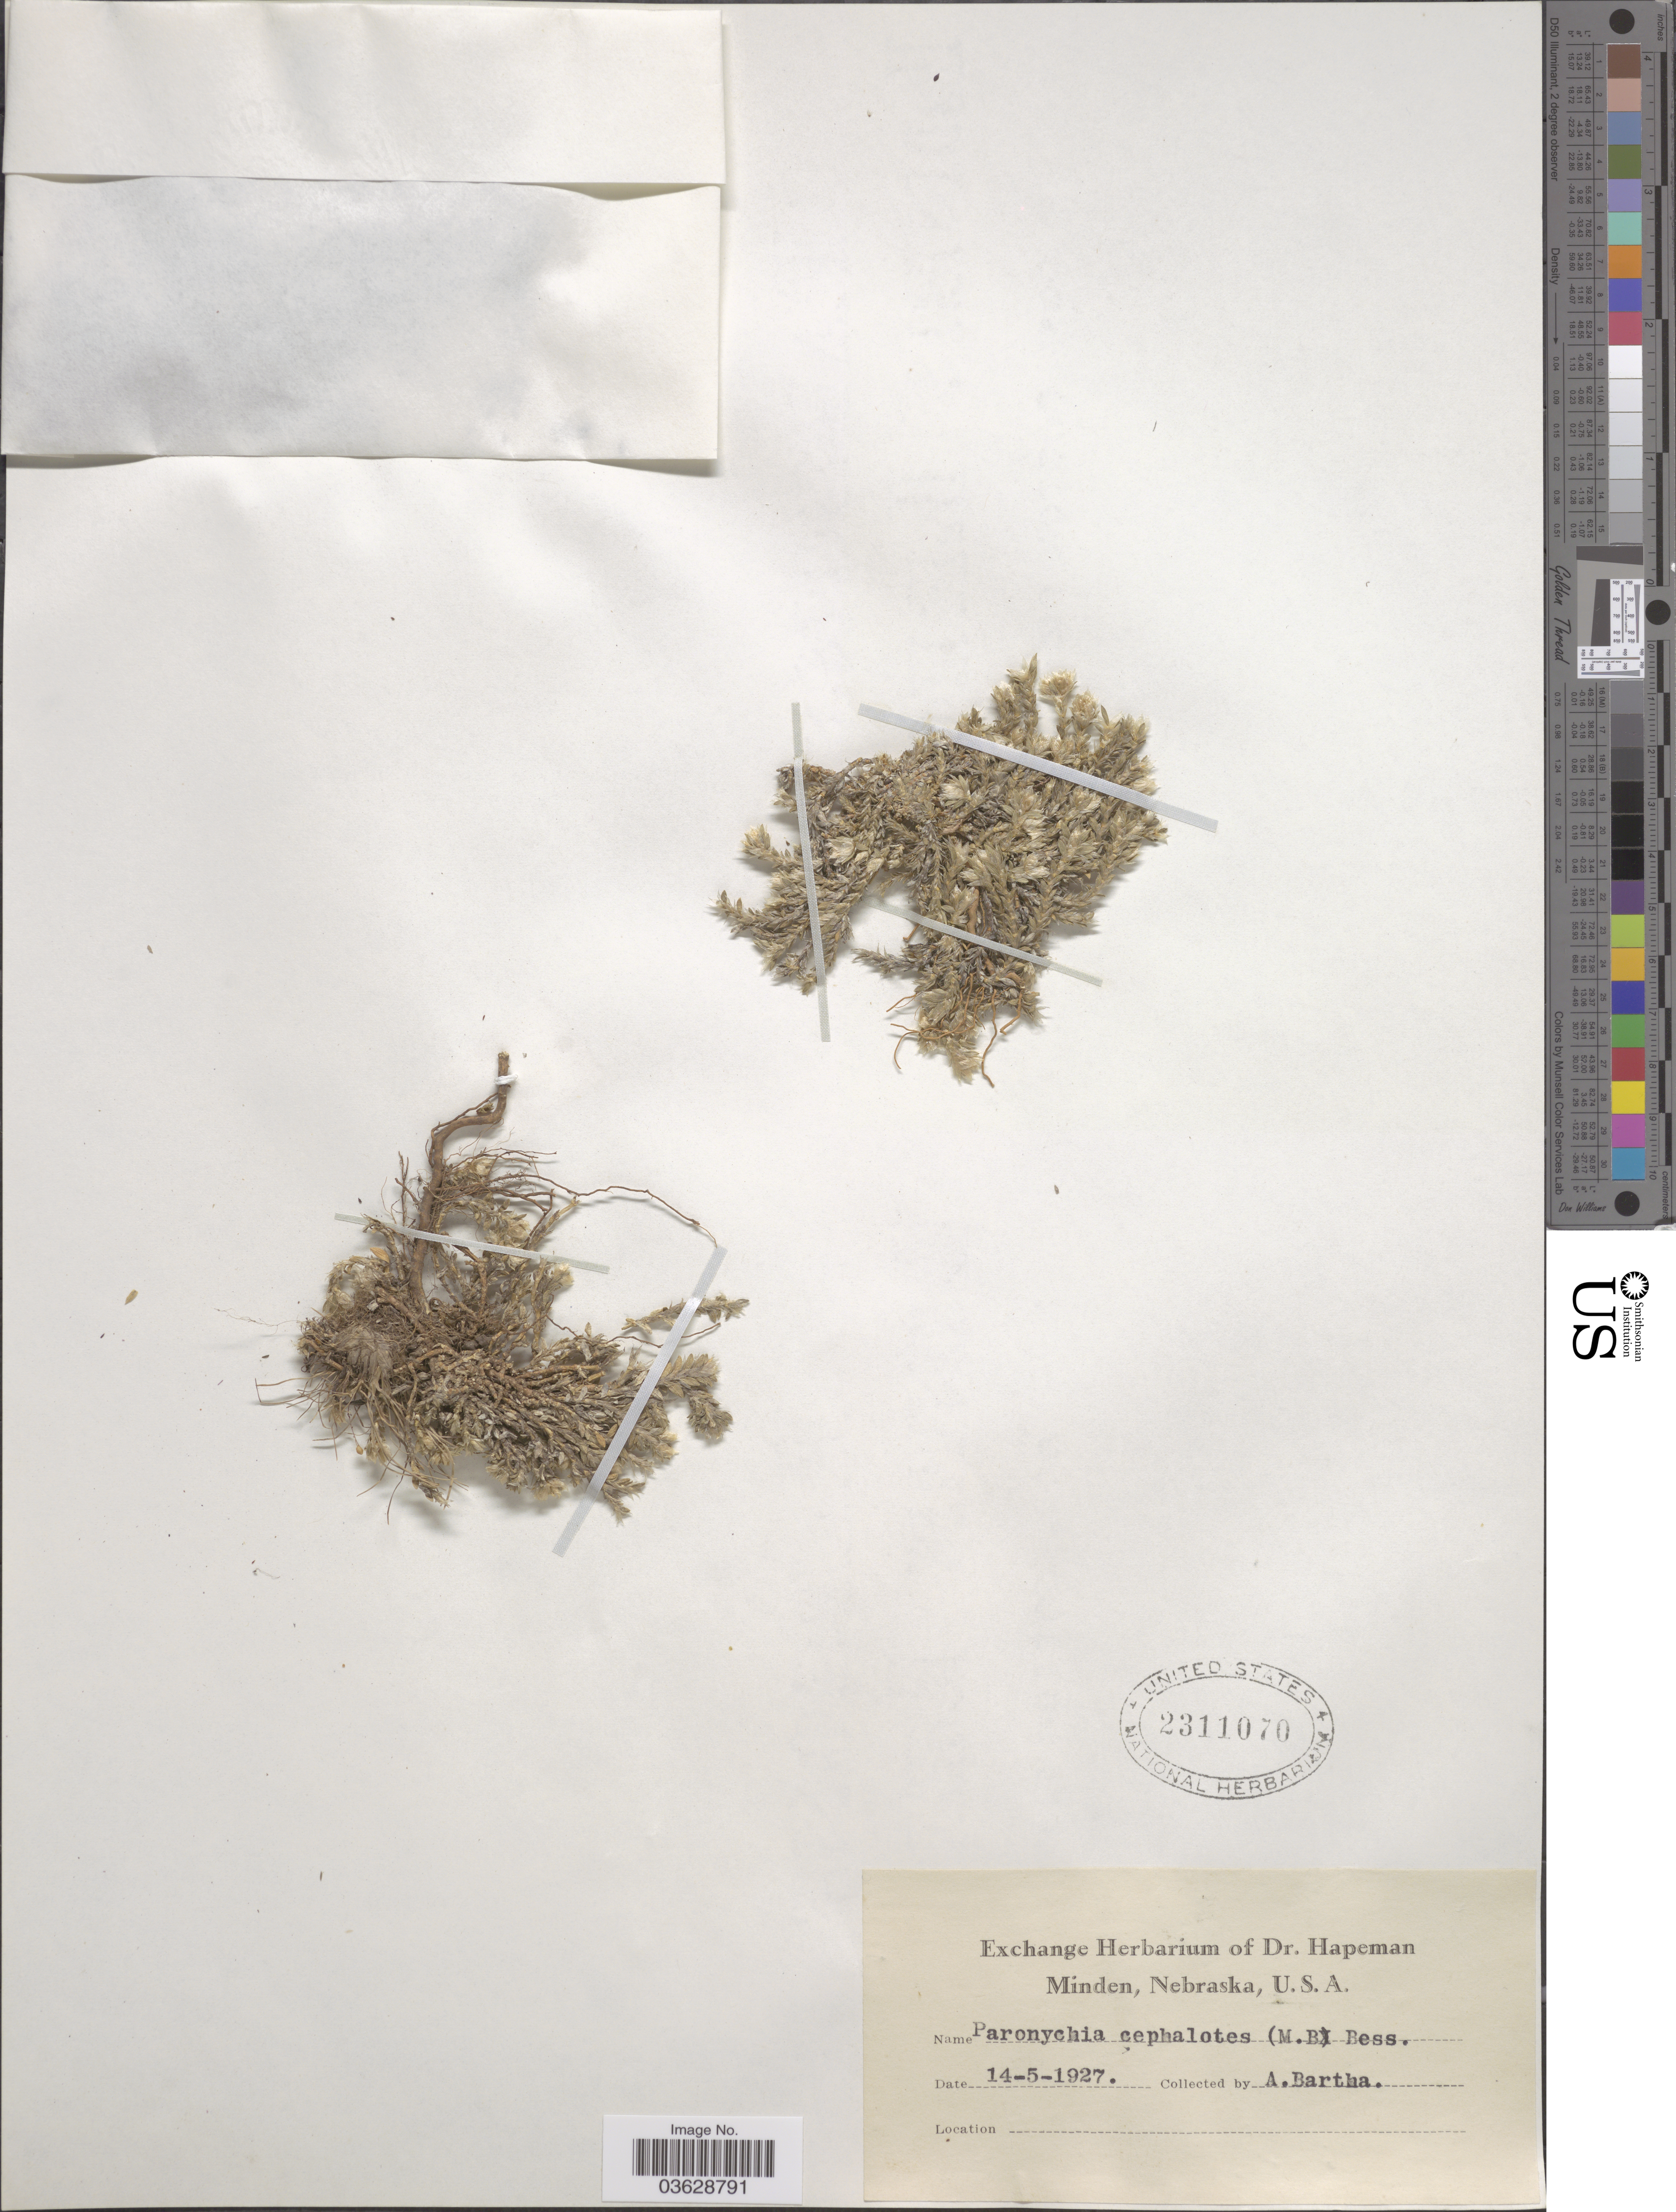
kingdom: Plantae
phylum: Tracheophyta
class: Magnoliopsida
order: Caryophyllales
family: Caryophyllaceae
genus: Paronychia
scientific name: Paronychia sp.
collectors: A. Bartha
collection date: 1927-05-14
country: United States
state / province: Nebraska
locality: Minden [unsure placement]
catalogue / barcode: US 2311070